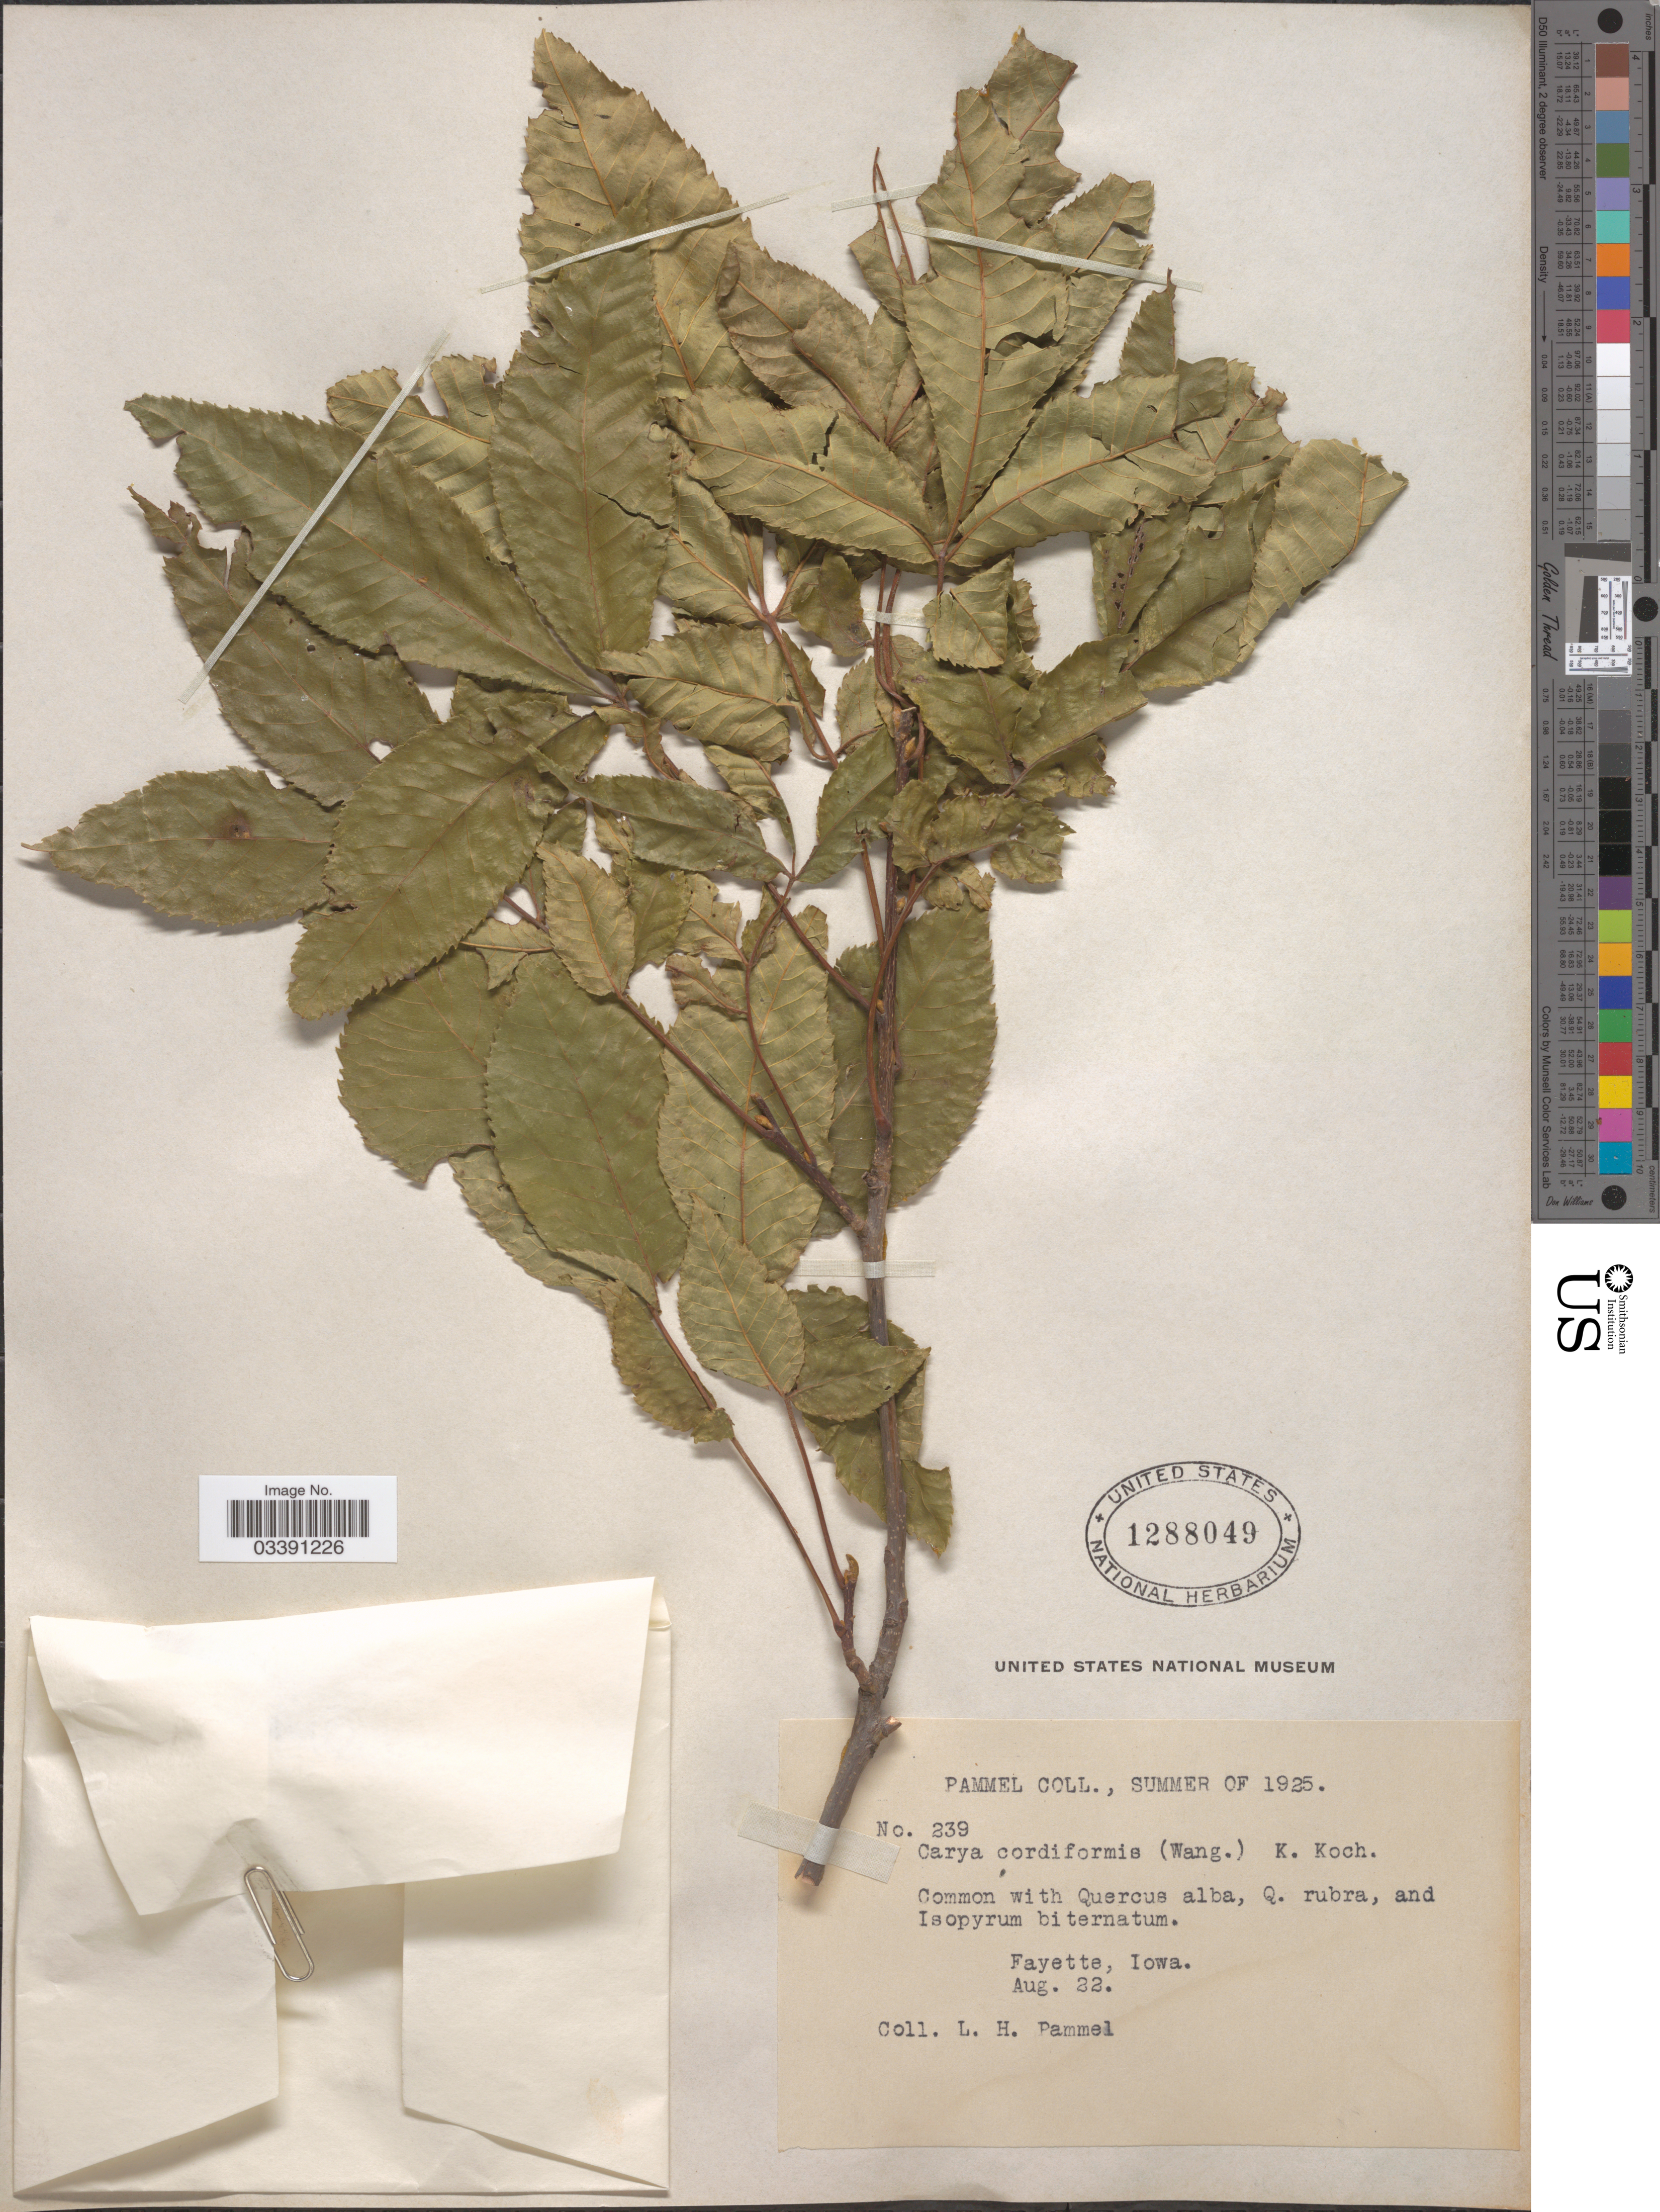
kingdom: Plantae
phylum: Tracheophyta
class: Magnoliopsida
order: Fagales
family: Juglandaceae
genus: Carya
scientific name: Carya cordiformis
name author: (Wangenh.) K. Koch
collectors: L. Pammel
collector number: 239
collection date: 1925-08-22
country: United States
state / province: Iowa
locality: Fayette.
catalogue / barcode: US 1288049